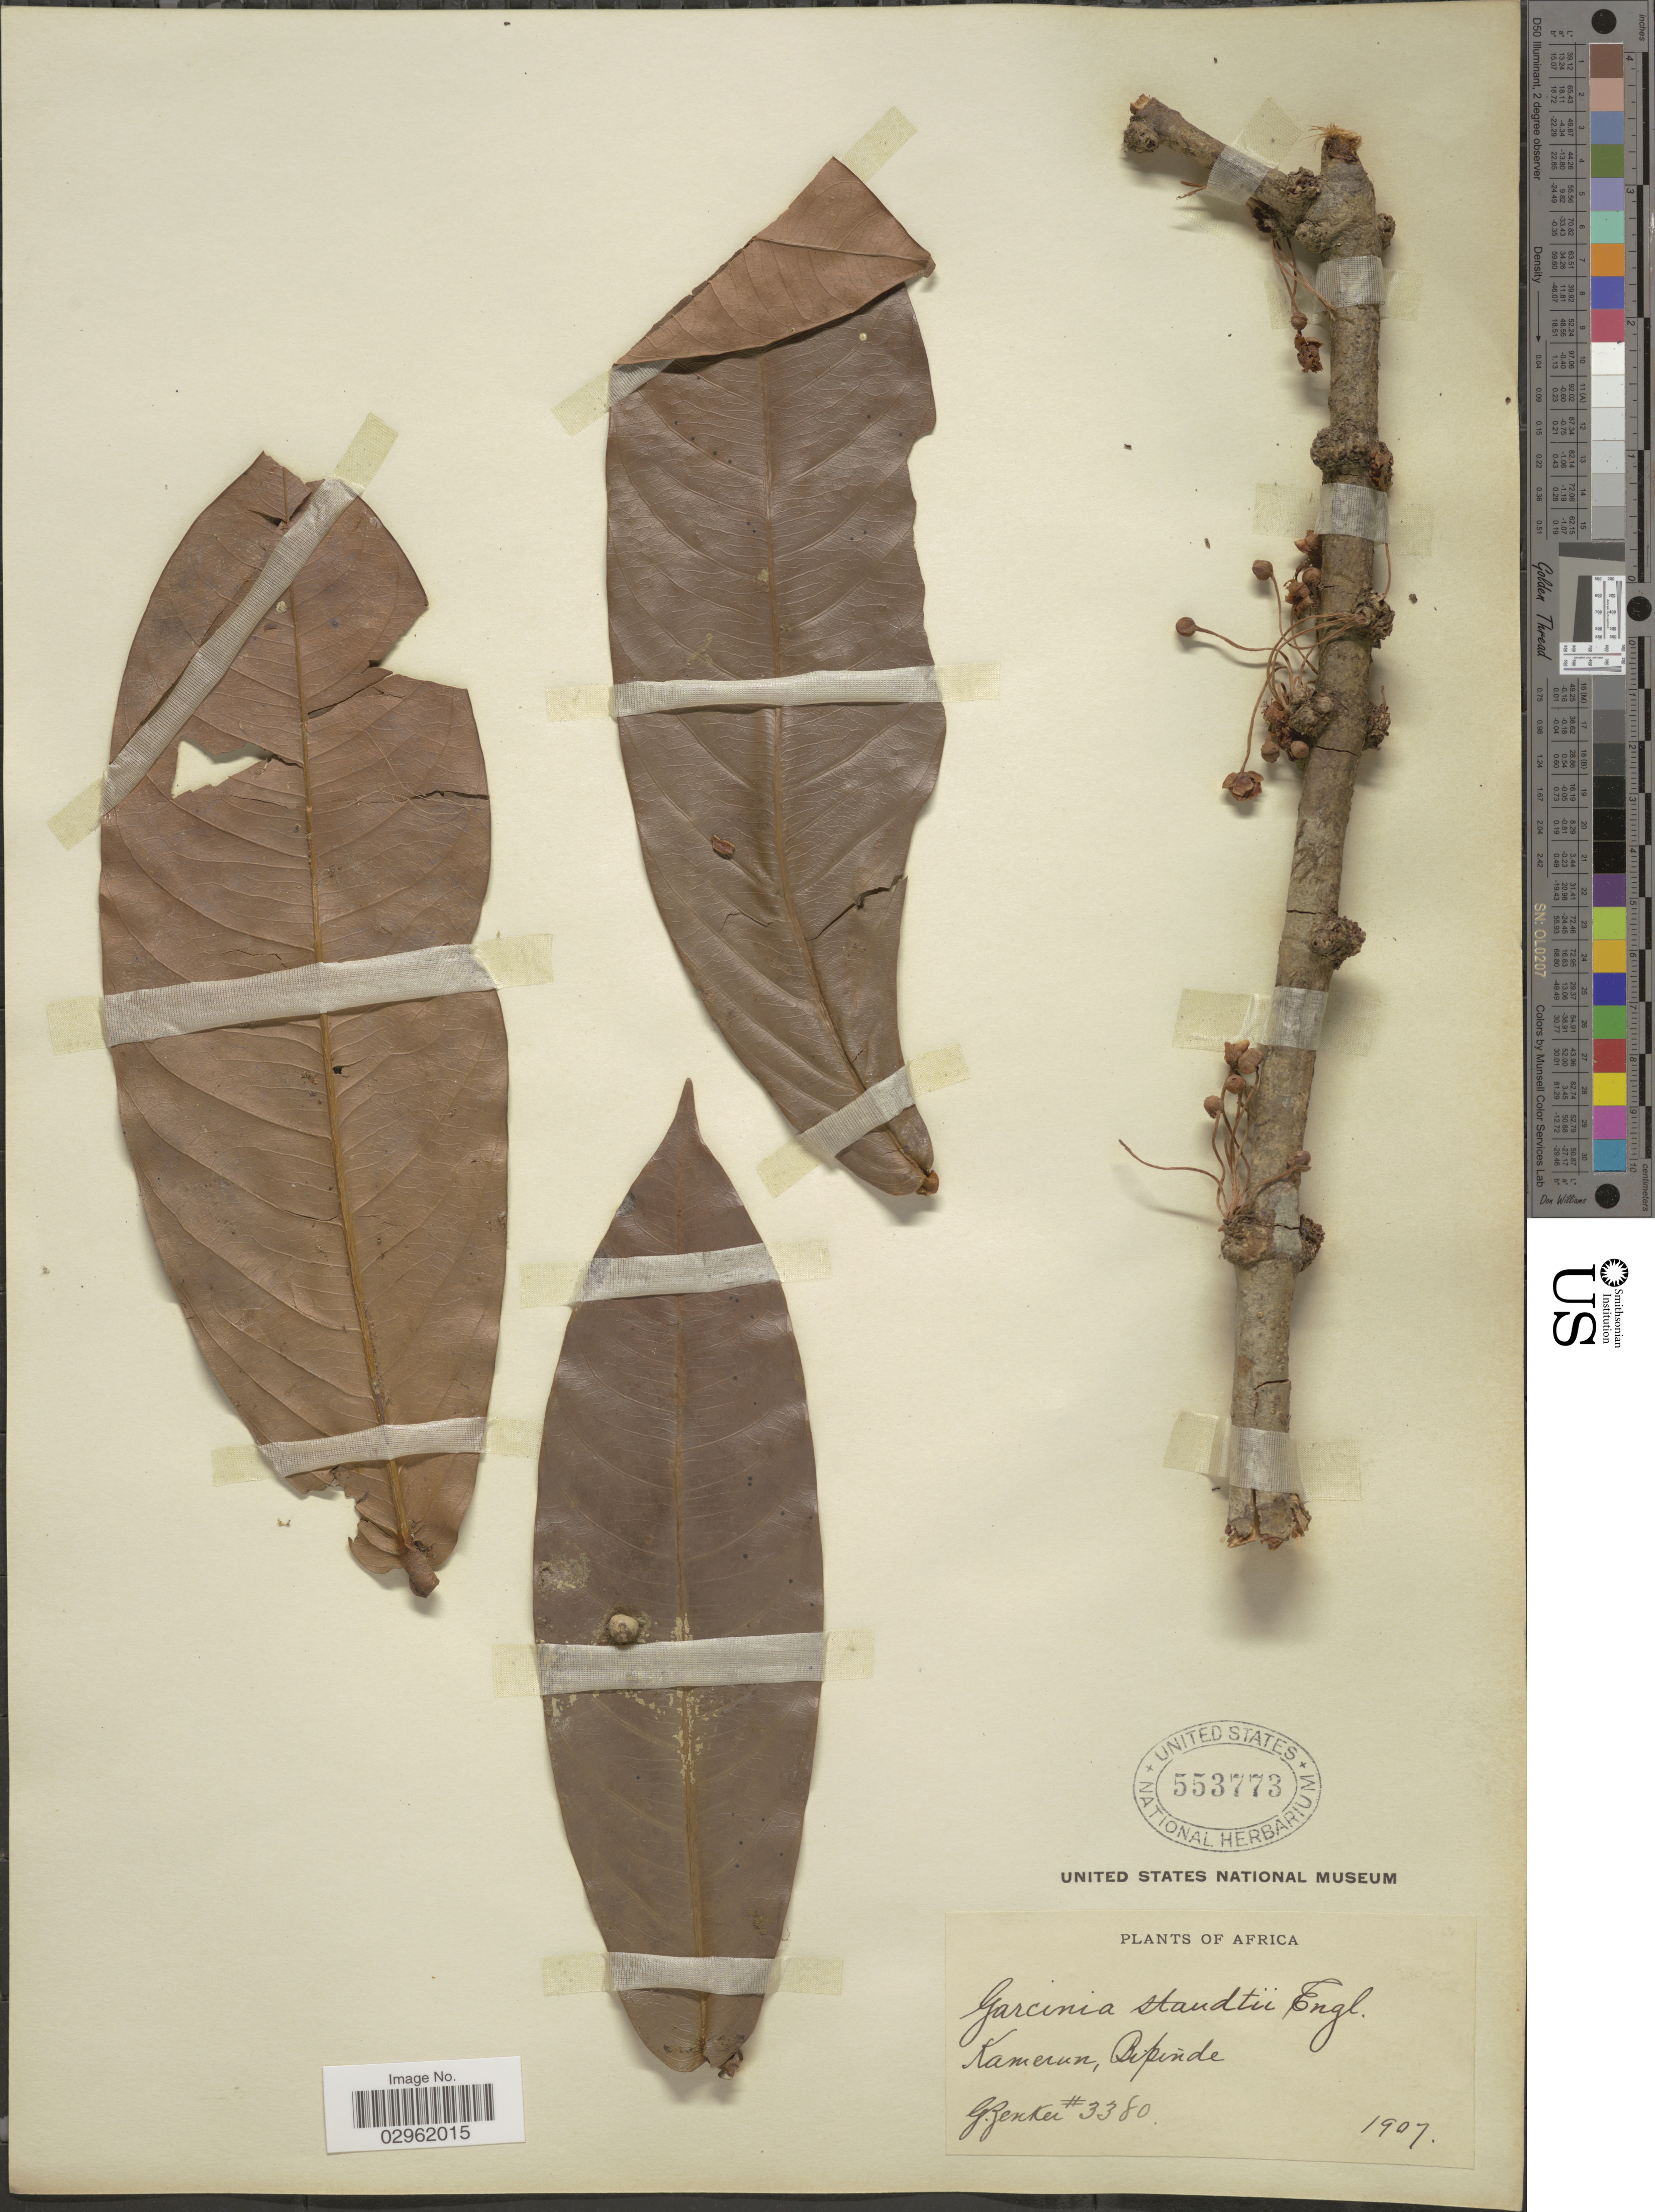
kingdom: Plantae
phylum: Tracheophyta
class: Magnoliopsida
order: Malpighiales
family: Clusiaceae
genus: Garcinia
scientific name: Garcinia staudtii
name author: Engl.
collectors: G. A. Zenker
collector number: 3380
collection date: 1907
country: Cameroon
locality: Kamerun. Bipinde.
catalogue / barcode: US 553773